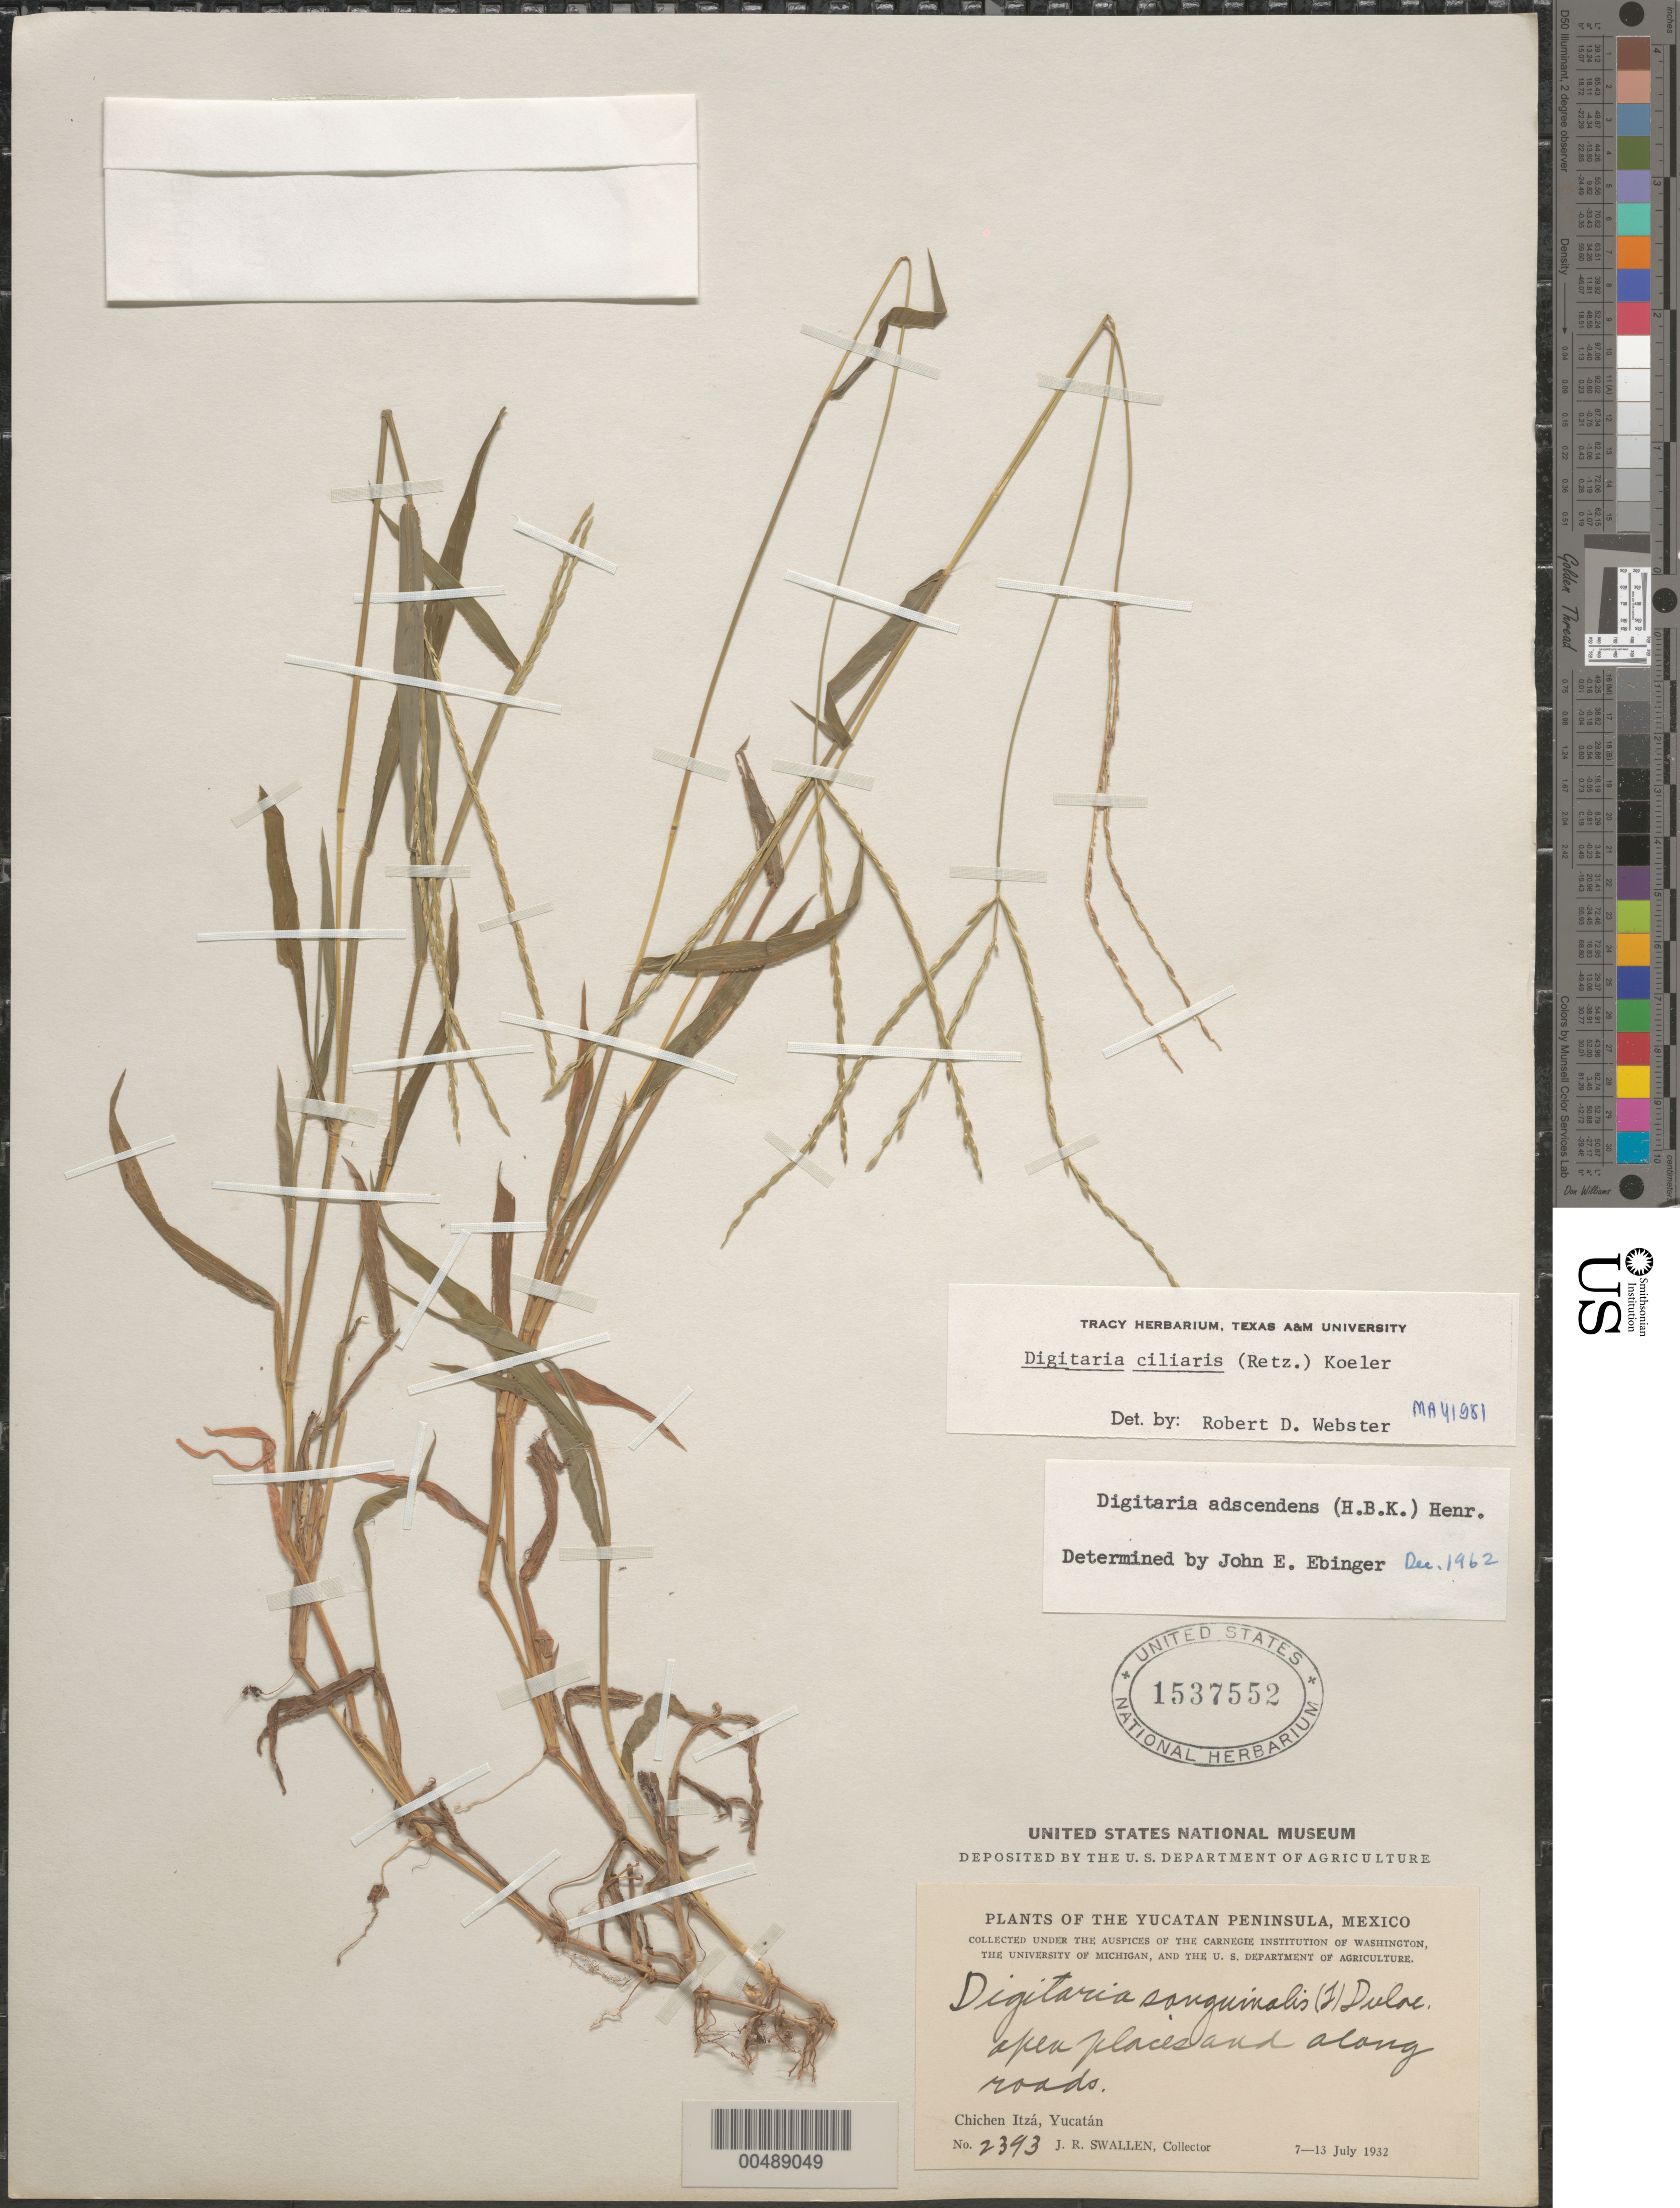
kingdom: Plantae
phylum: Tracheophyta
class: Liliopsida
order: Poales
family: Poaceae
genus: Digitaria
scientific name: Digitaria ciliaris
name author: (Retz.) Koeler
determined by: Webster, Robert D.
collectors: J. R. Swallen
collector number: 2393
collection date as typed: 7 Jul 1932 to 13 Jul 1932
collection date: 1932-07-07/1932-07-13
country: Mexico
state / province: Yucatan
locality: Chichen Itzá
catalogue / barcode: US 1537552